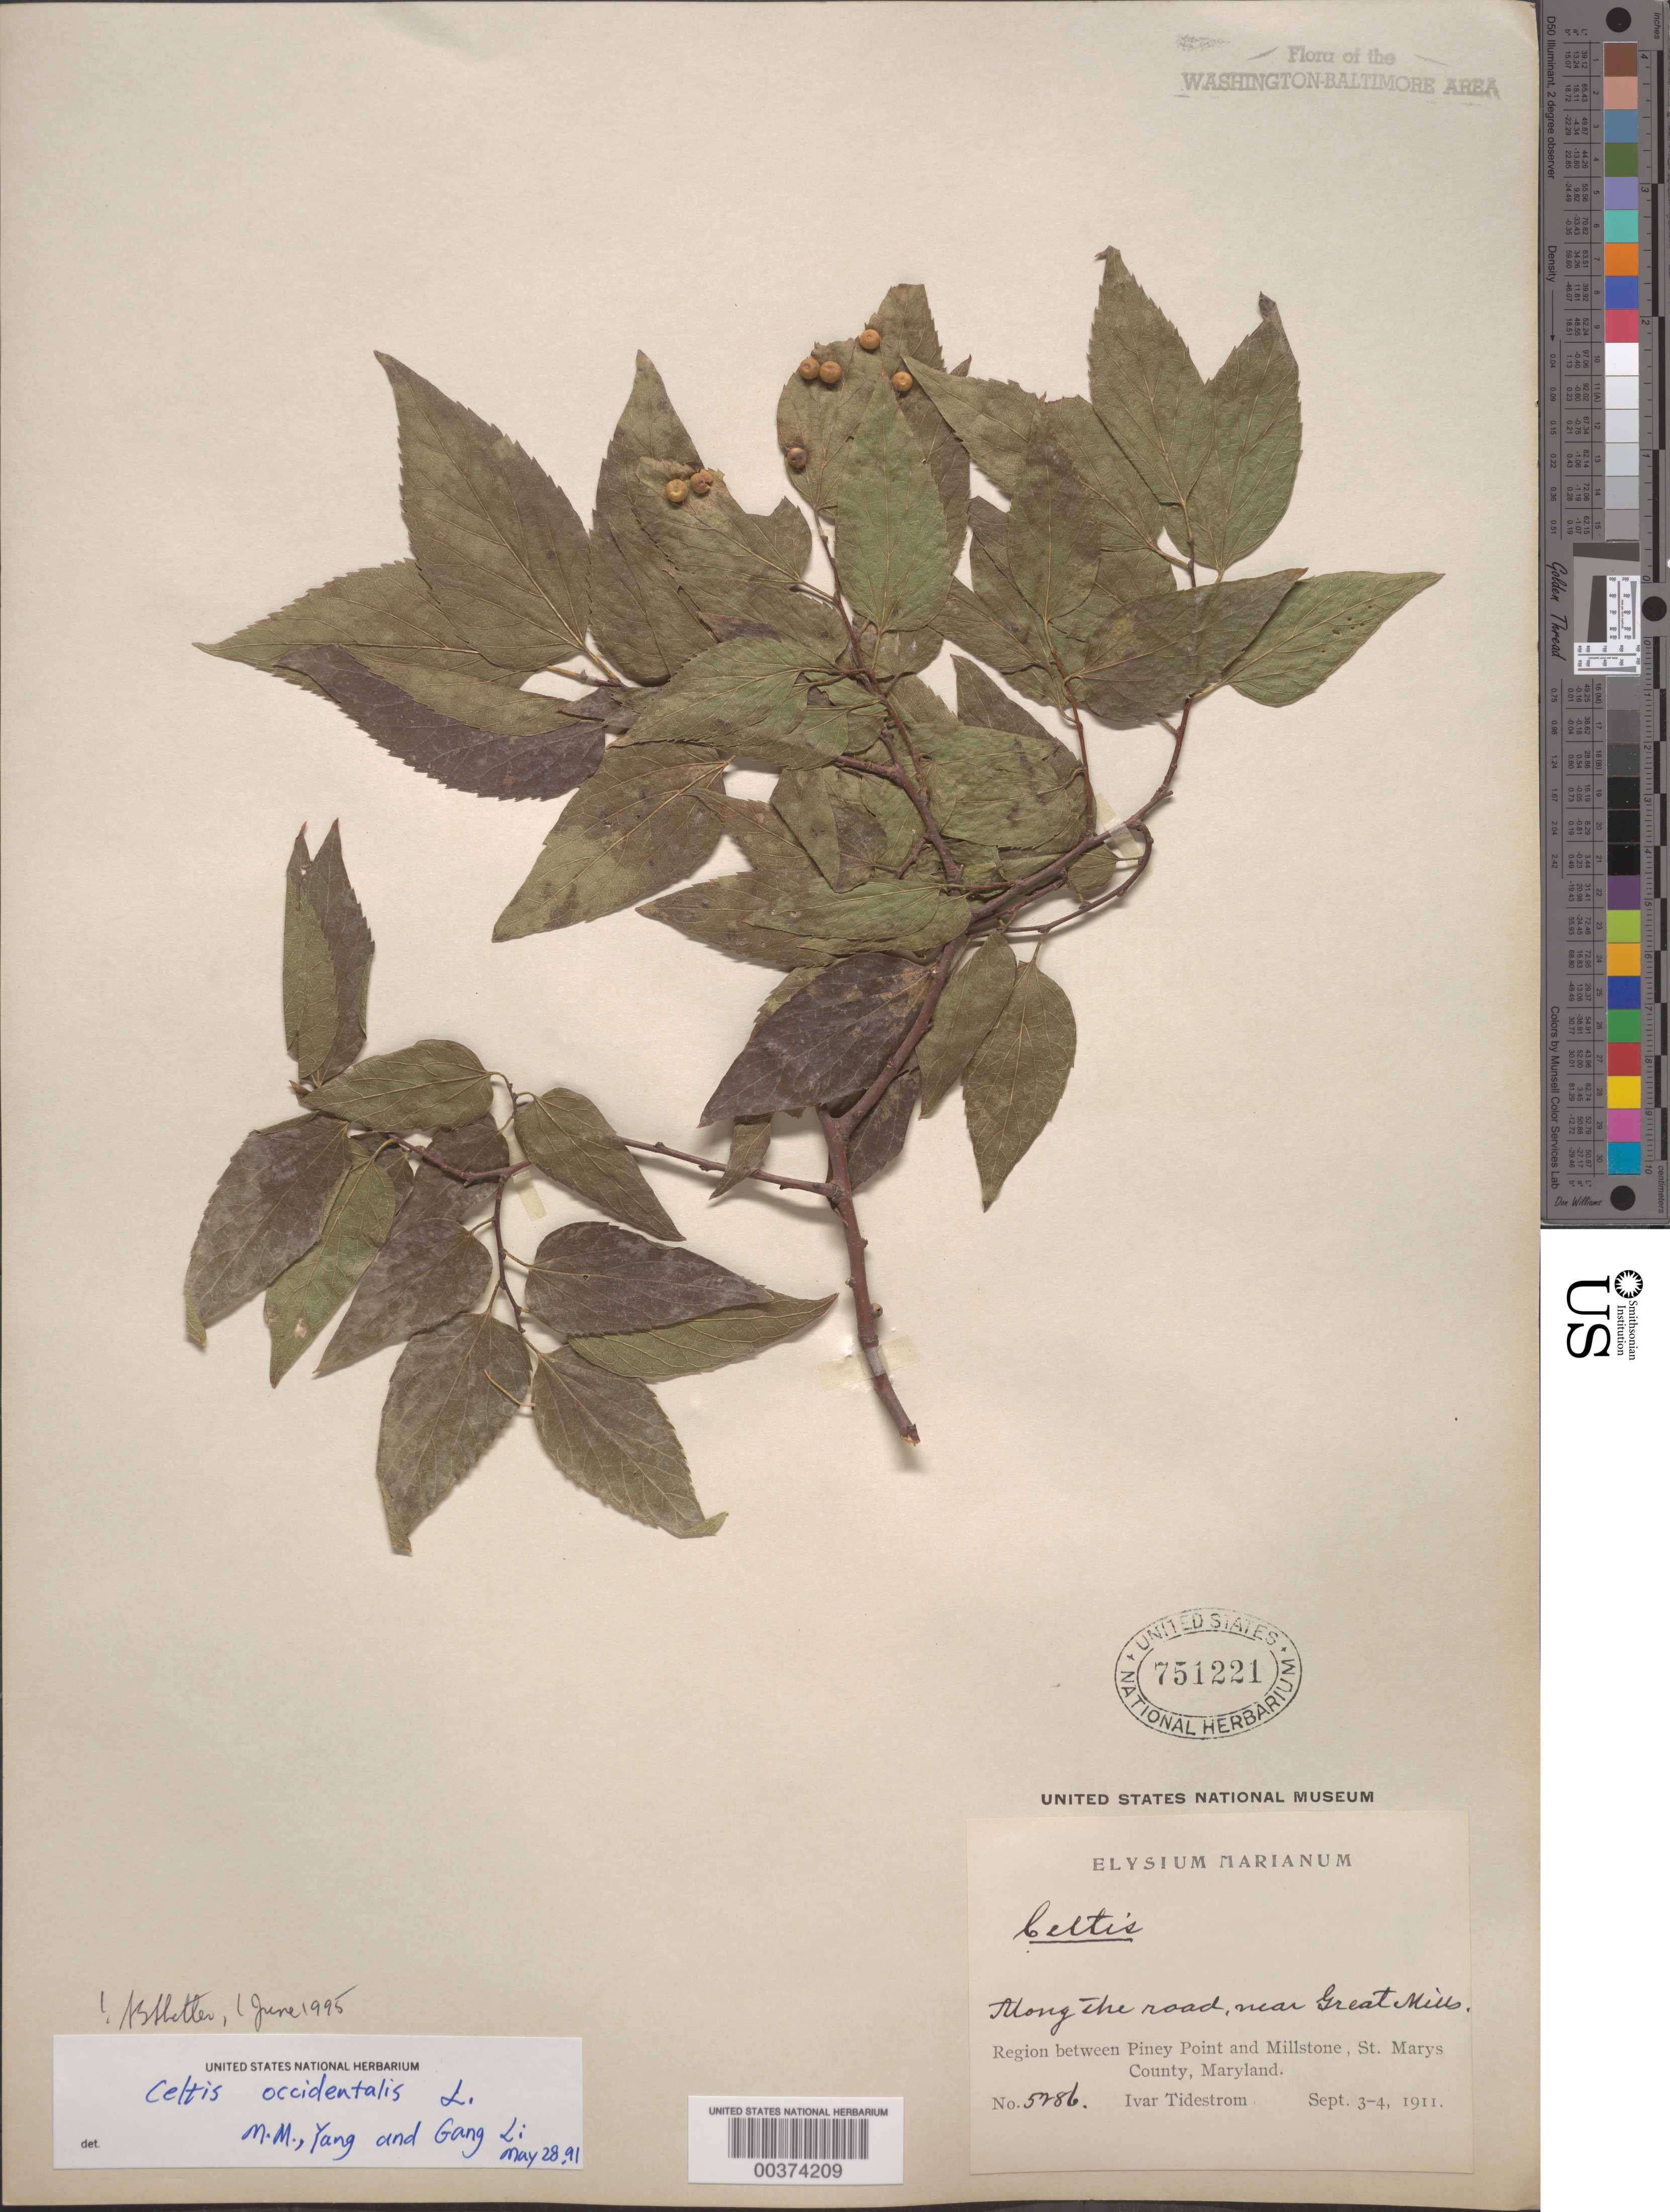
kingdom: Plantae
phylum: Tracheophyta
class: Magnoliopsida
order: Rosales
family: Cannabaceae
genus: Celtis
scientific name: Celtis occidentalis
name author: L.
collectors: I. F. Tidestrom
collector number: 5286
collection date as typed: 03 Sep 1911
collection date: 1911-09-03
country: United States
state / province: Maryland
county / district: St. Mary's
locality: Great Mills vicinity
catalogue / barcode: US 751221